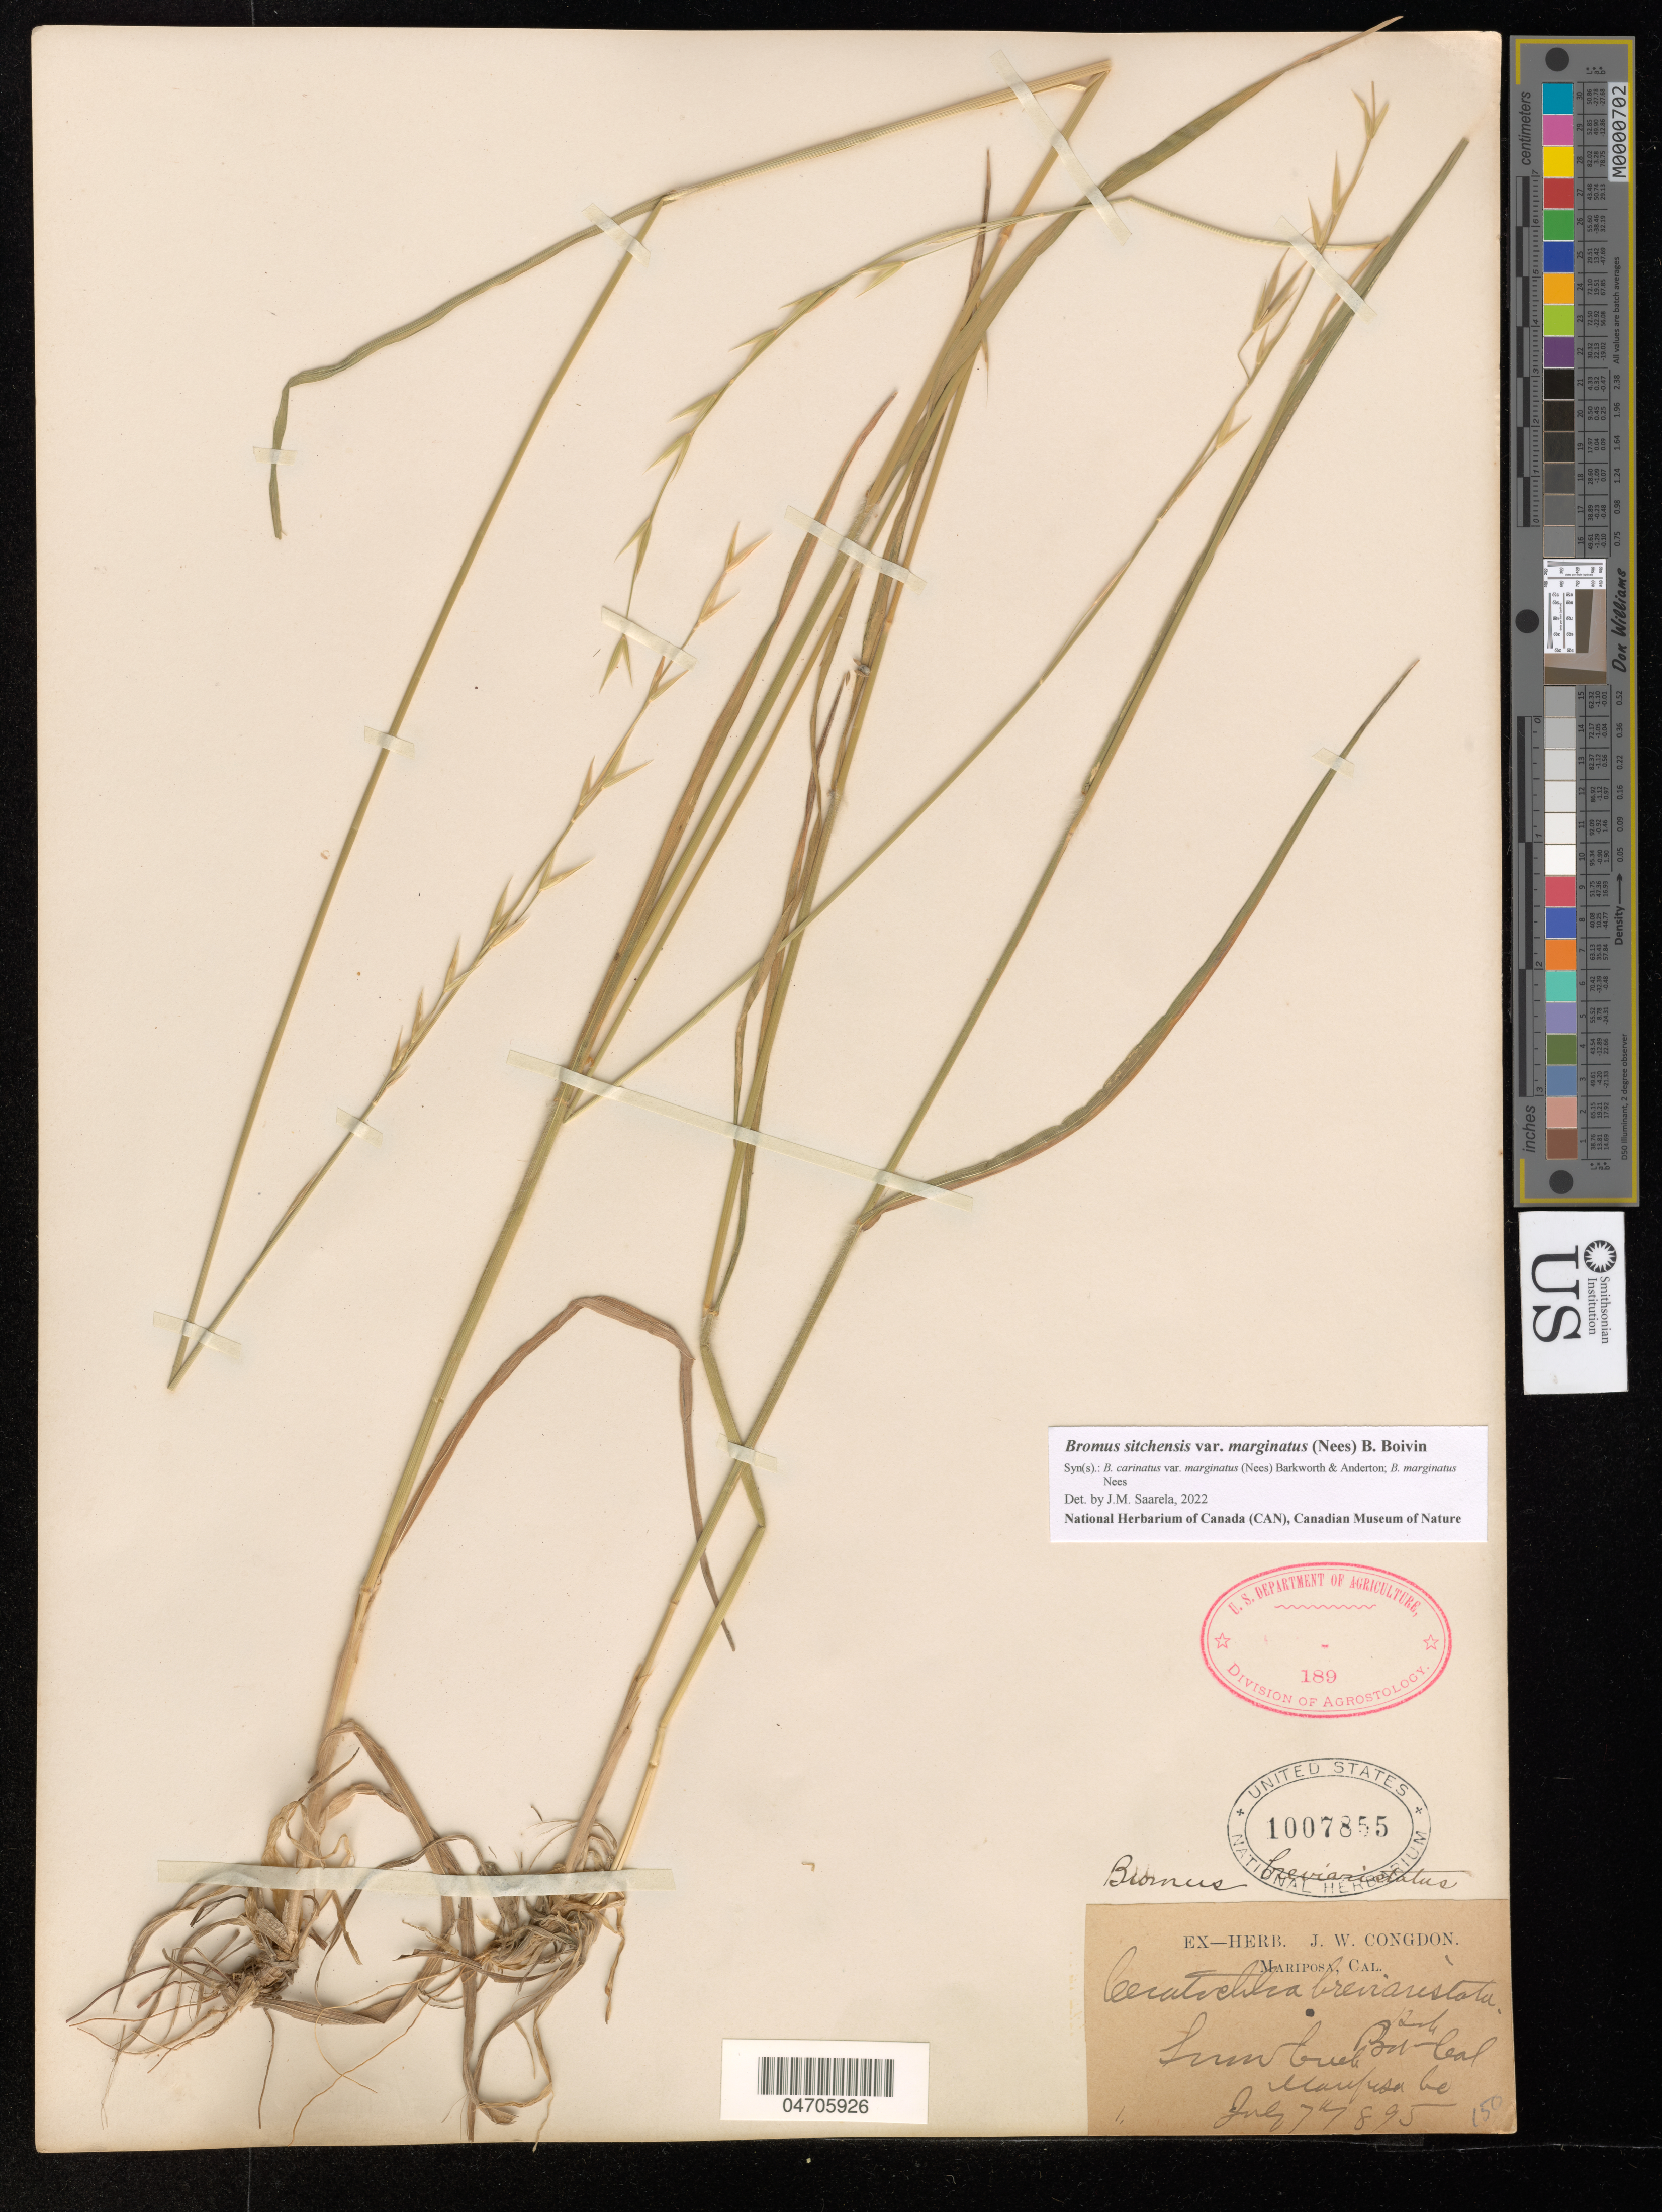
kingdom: Plantae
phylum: Tracheophyta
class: Liliopsida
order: Poales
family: Poaceae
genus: Bromus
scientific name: Bromus carinatus var. marginatus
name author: (Nees ex Steud.) Barkworth & Anderton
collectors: ex herb. J. W. Congdon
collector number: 1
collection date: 1895-07-07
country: United States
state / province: California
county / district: Mariposa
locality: Mariposa. Snow Creek, Mariposa Co.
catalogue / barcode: US 1007855